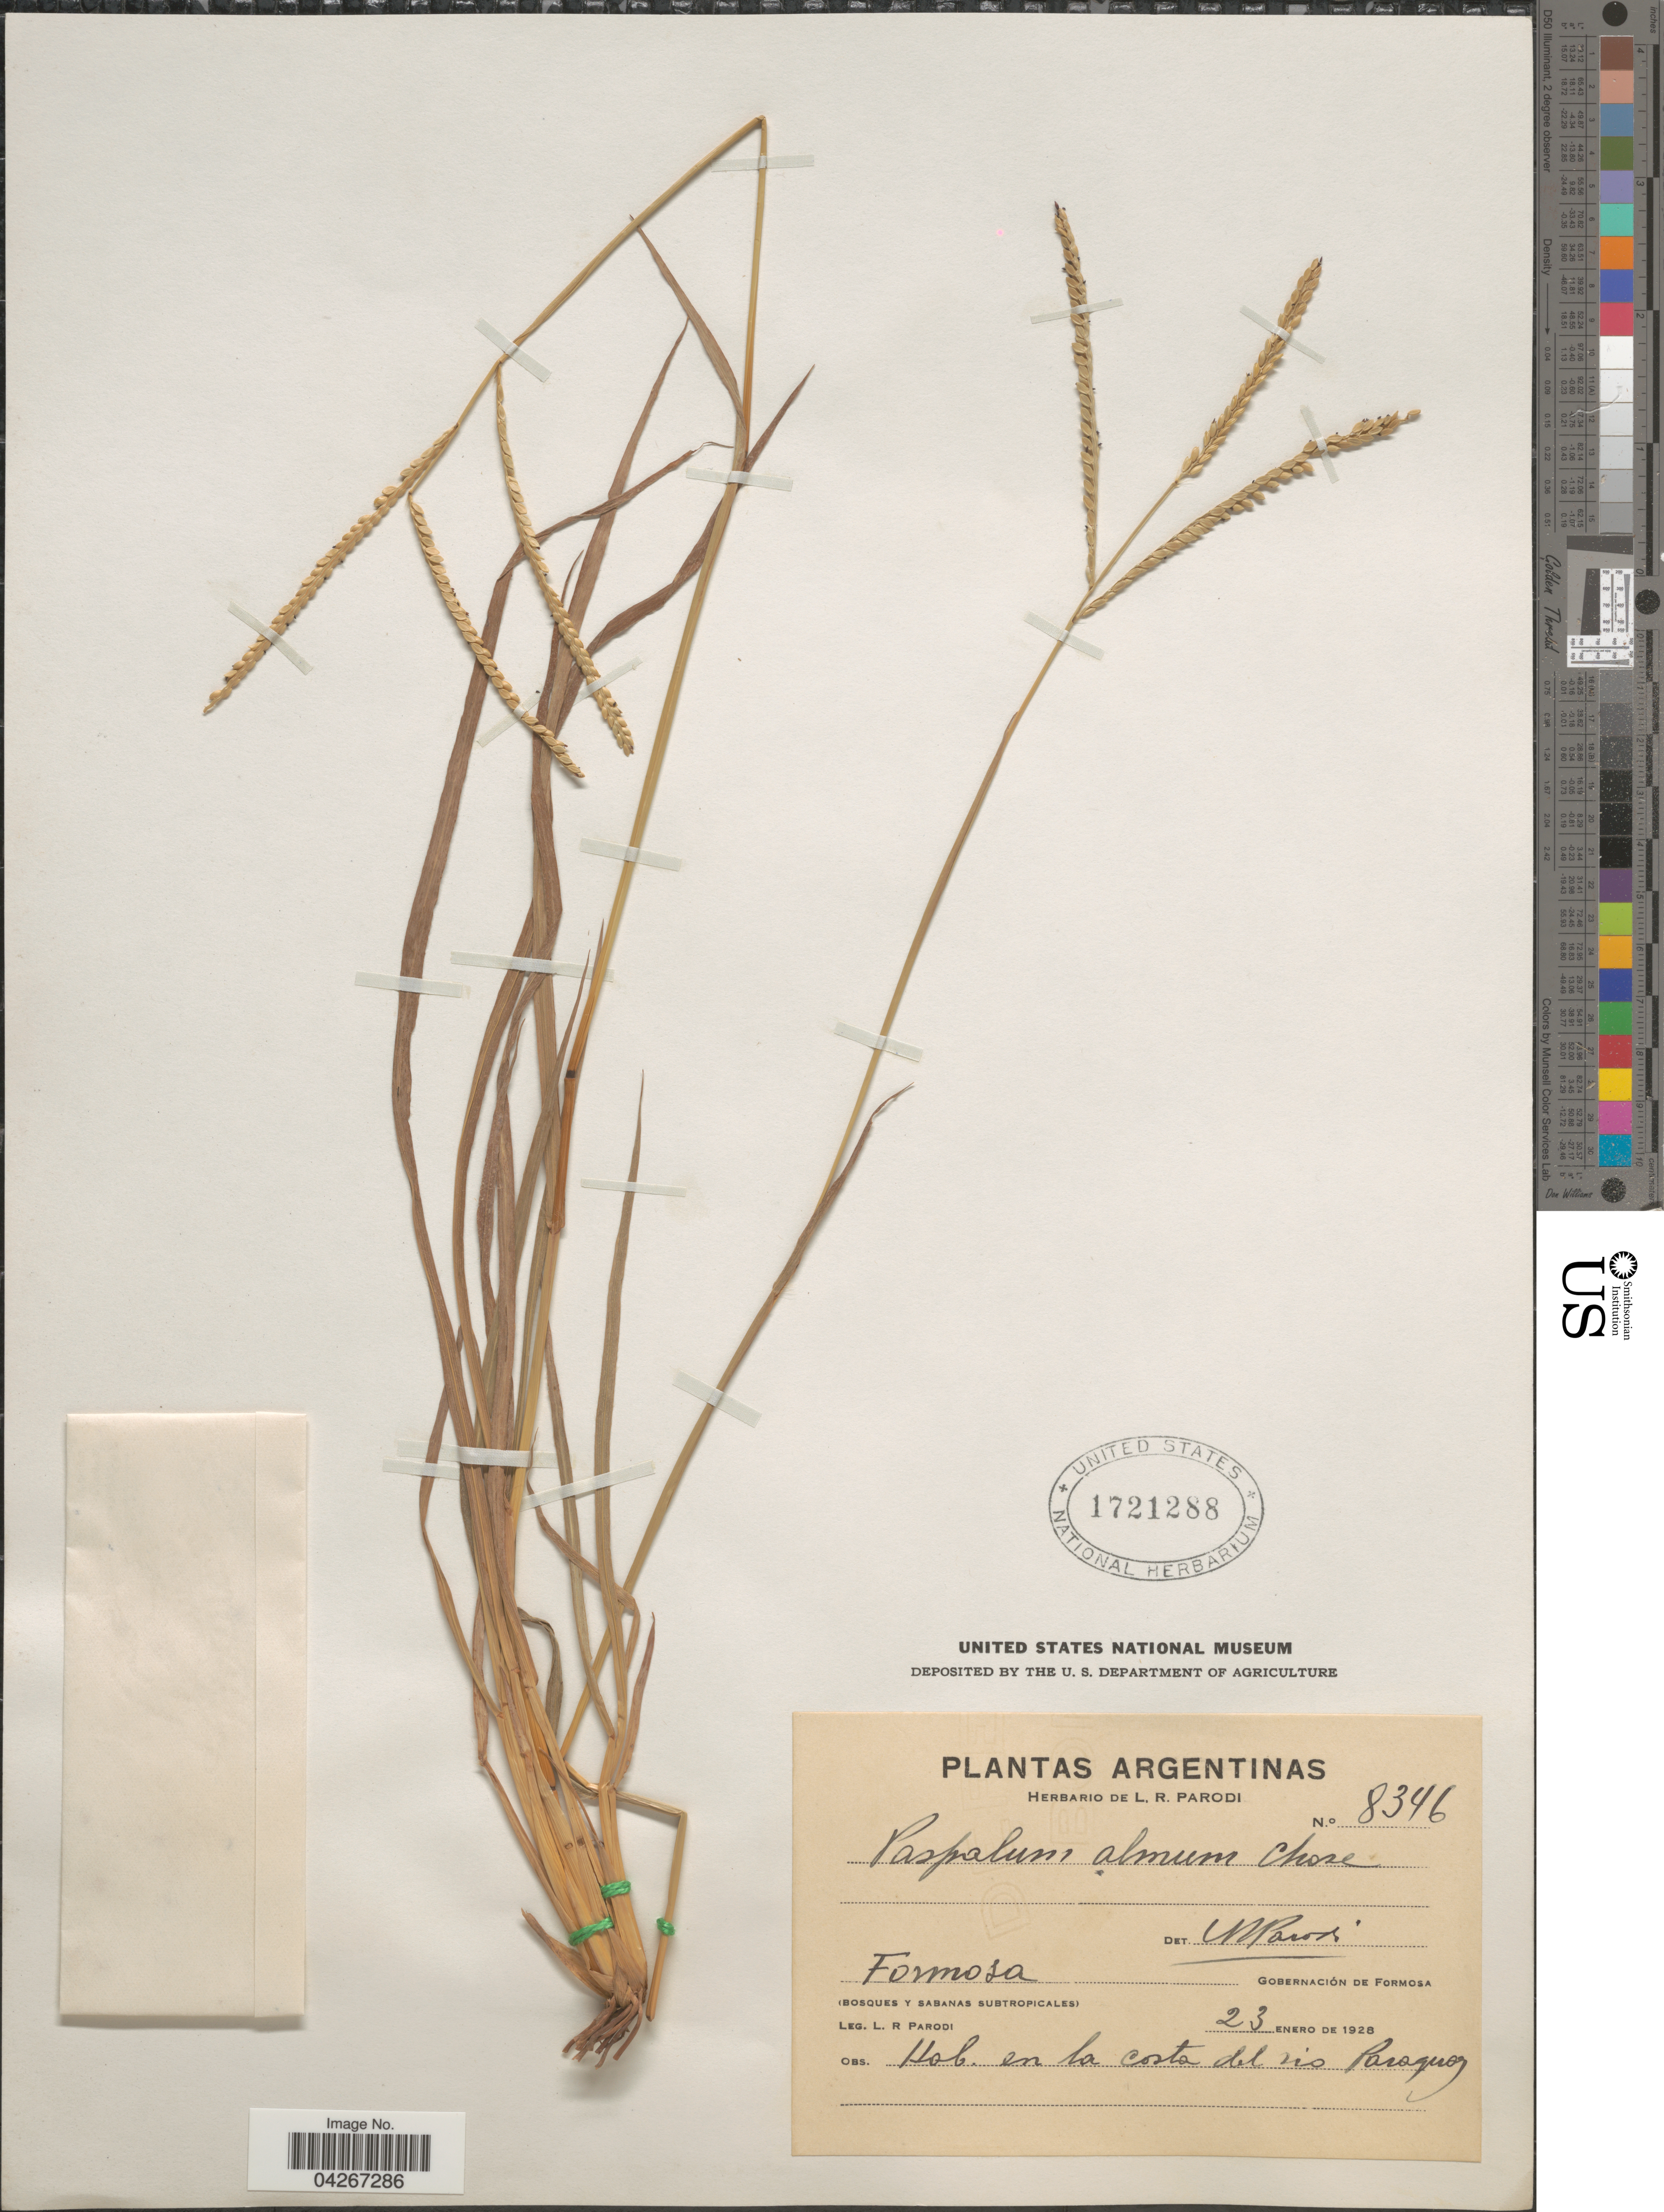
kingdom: Plantae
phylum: Tracheophyta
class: Liliopsida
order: Poales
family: Poaceae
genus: Paspalum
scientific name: Paspalum almum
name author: Chase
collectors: L. R. Parodi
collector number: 8346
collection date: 1928-01-23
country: Argentina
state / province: Formosa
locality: Gobernación de Formosa. En la costa del rio Paraguay.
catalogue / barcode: US 1721288